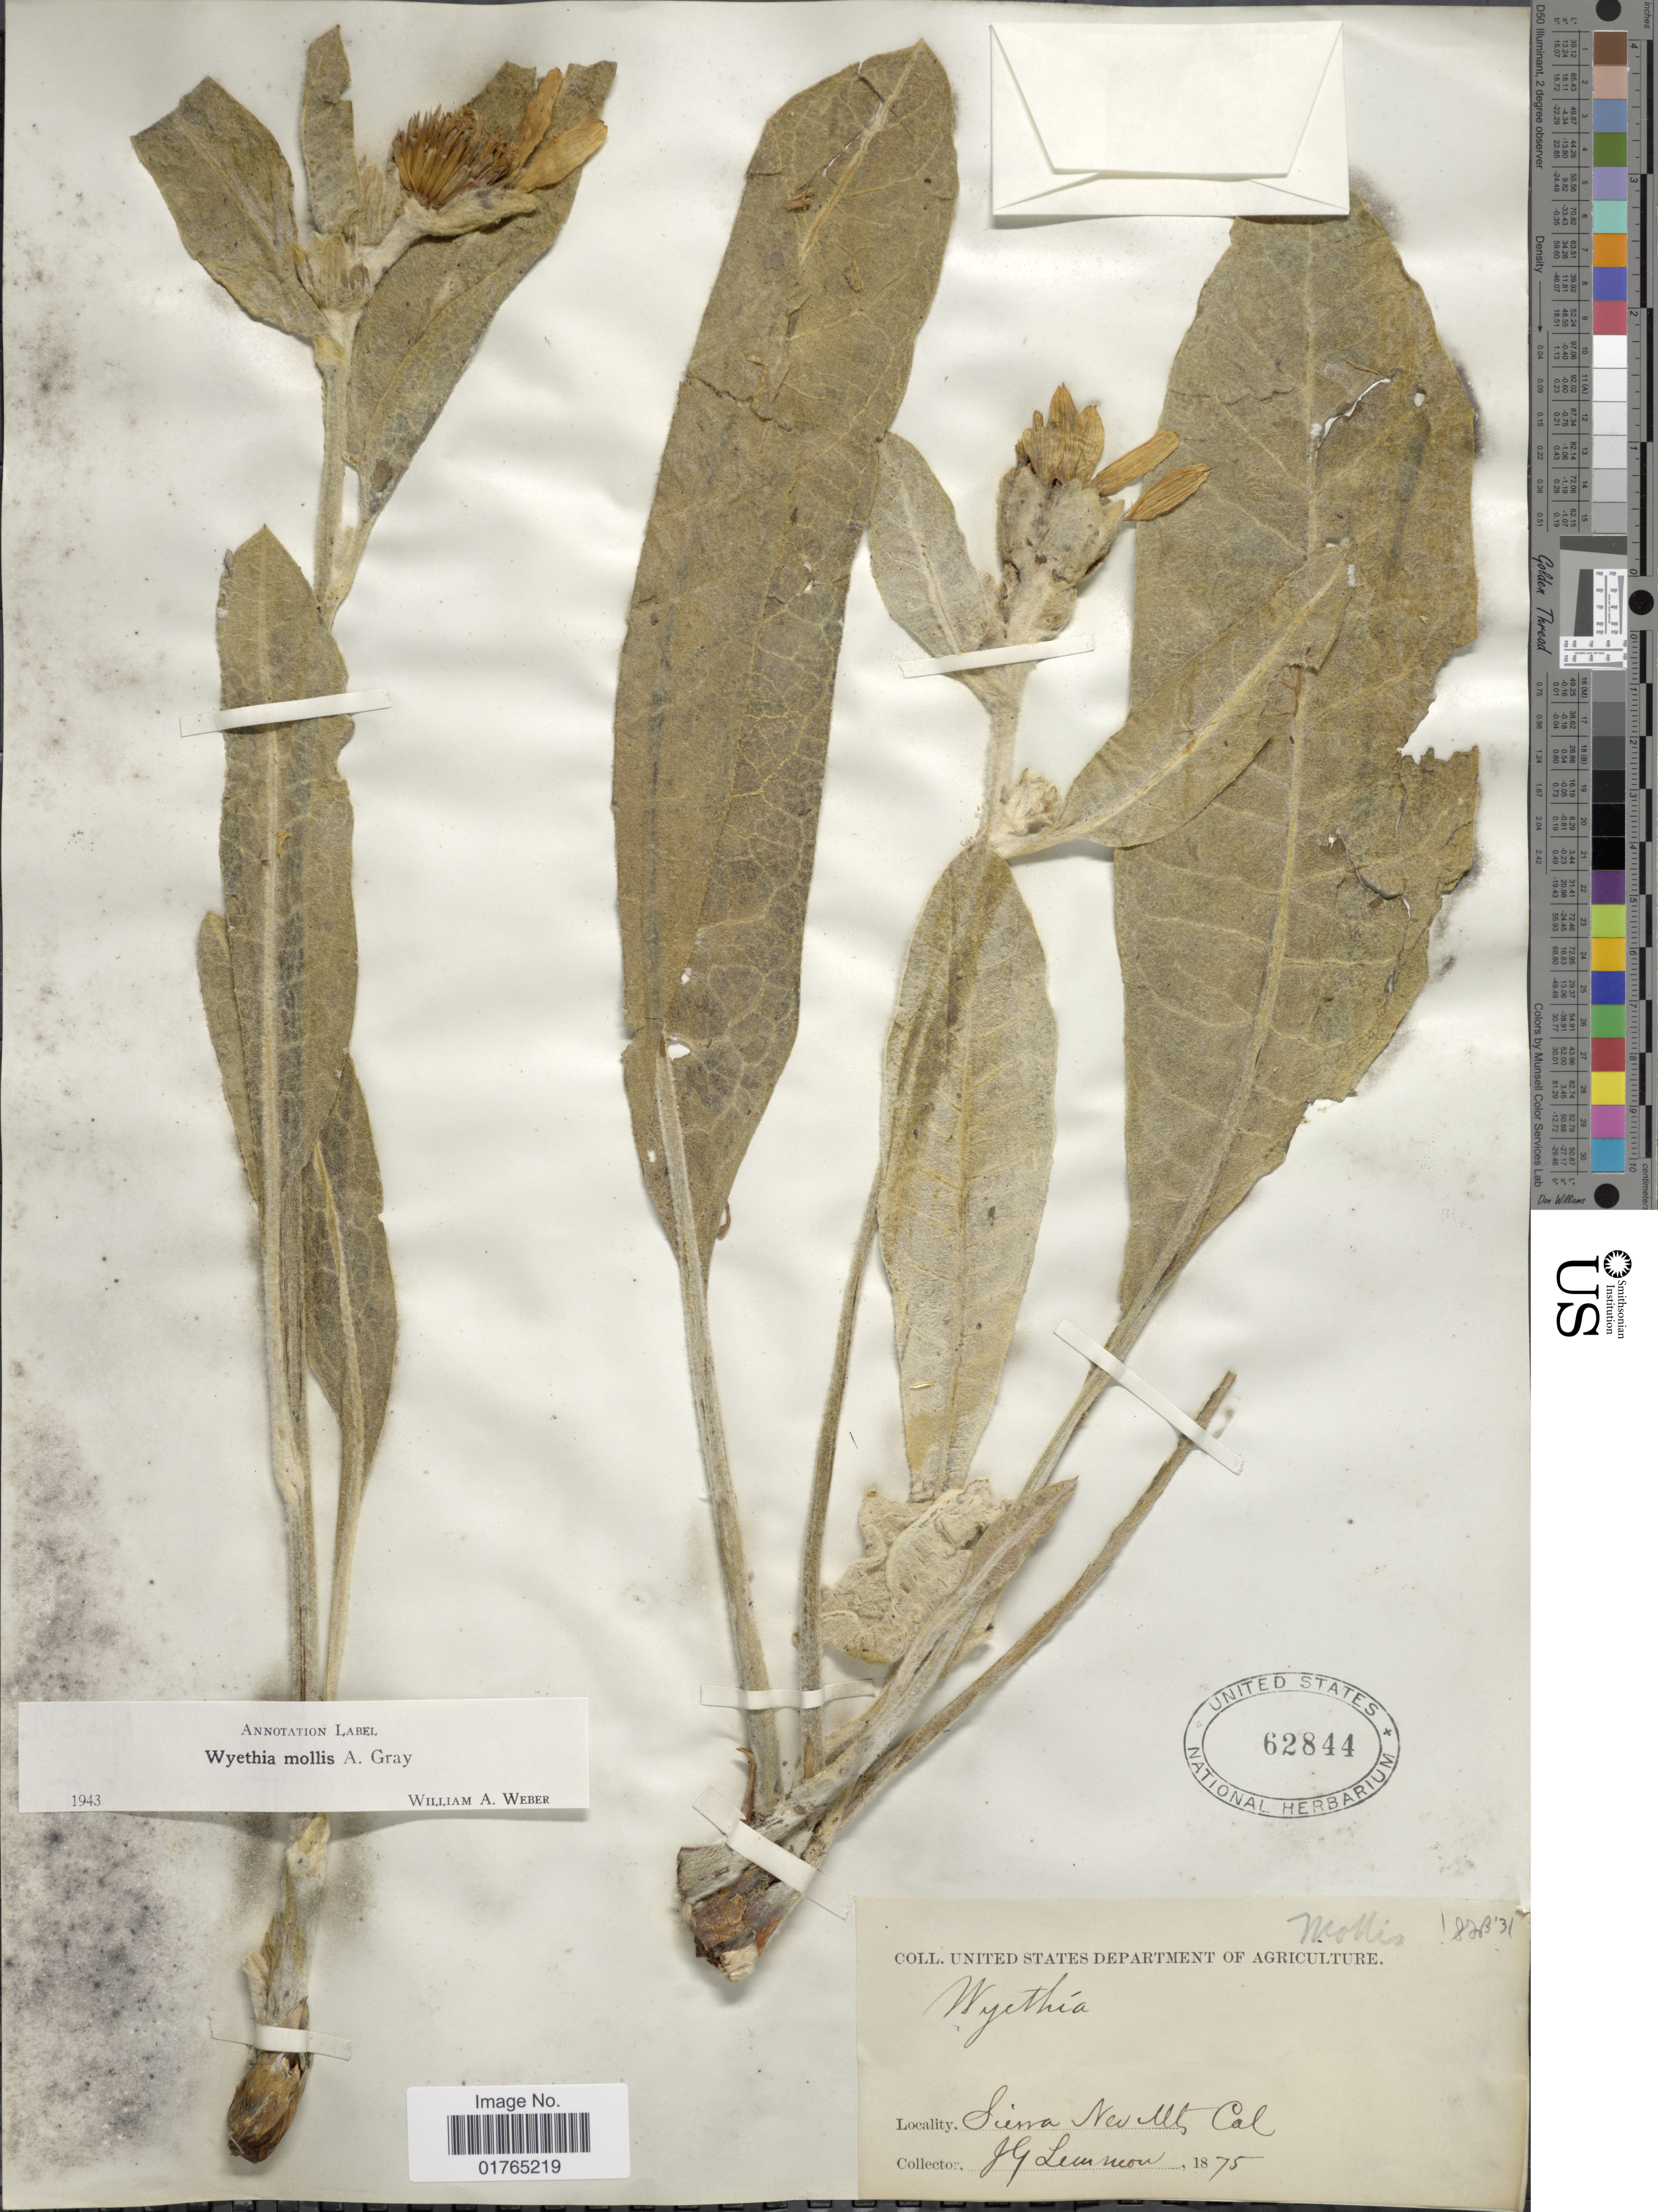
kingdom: Plantae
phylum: Tracheophyta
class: Magnoliopsida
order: Asterales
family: Asteraceae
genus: Wyethia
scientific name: Wyethia mollis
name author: A. Gray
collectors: J. Lemmon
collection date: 1875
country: United States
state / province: California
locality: Sierra Nev Mts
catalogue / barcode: US 62844